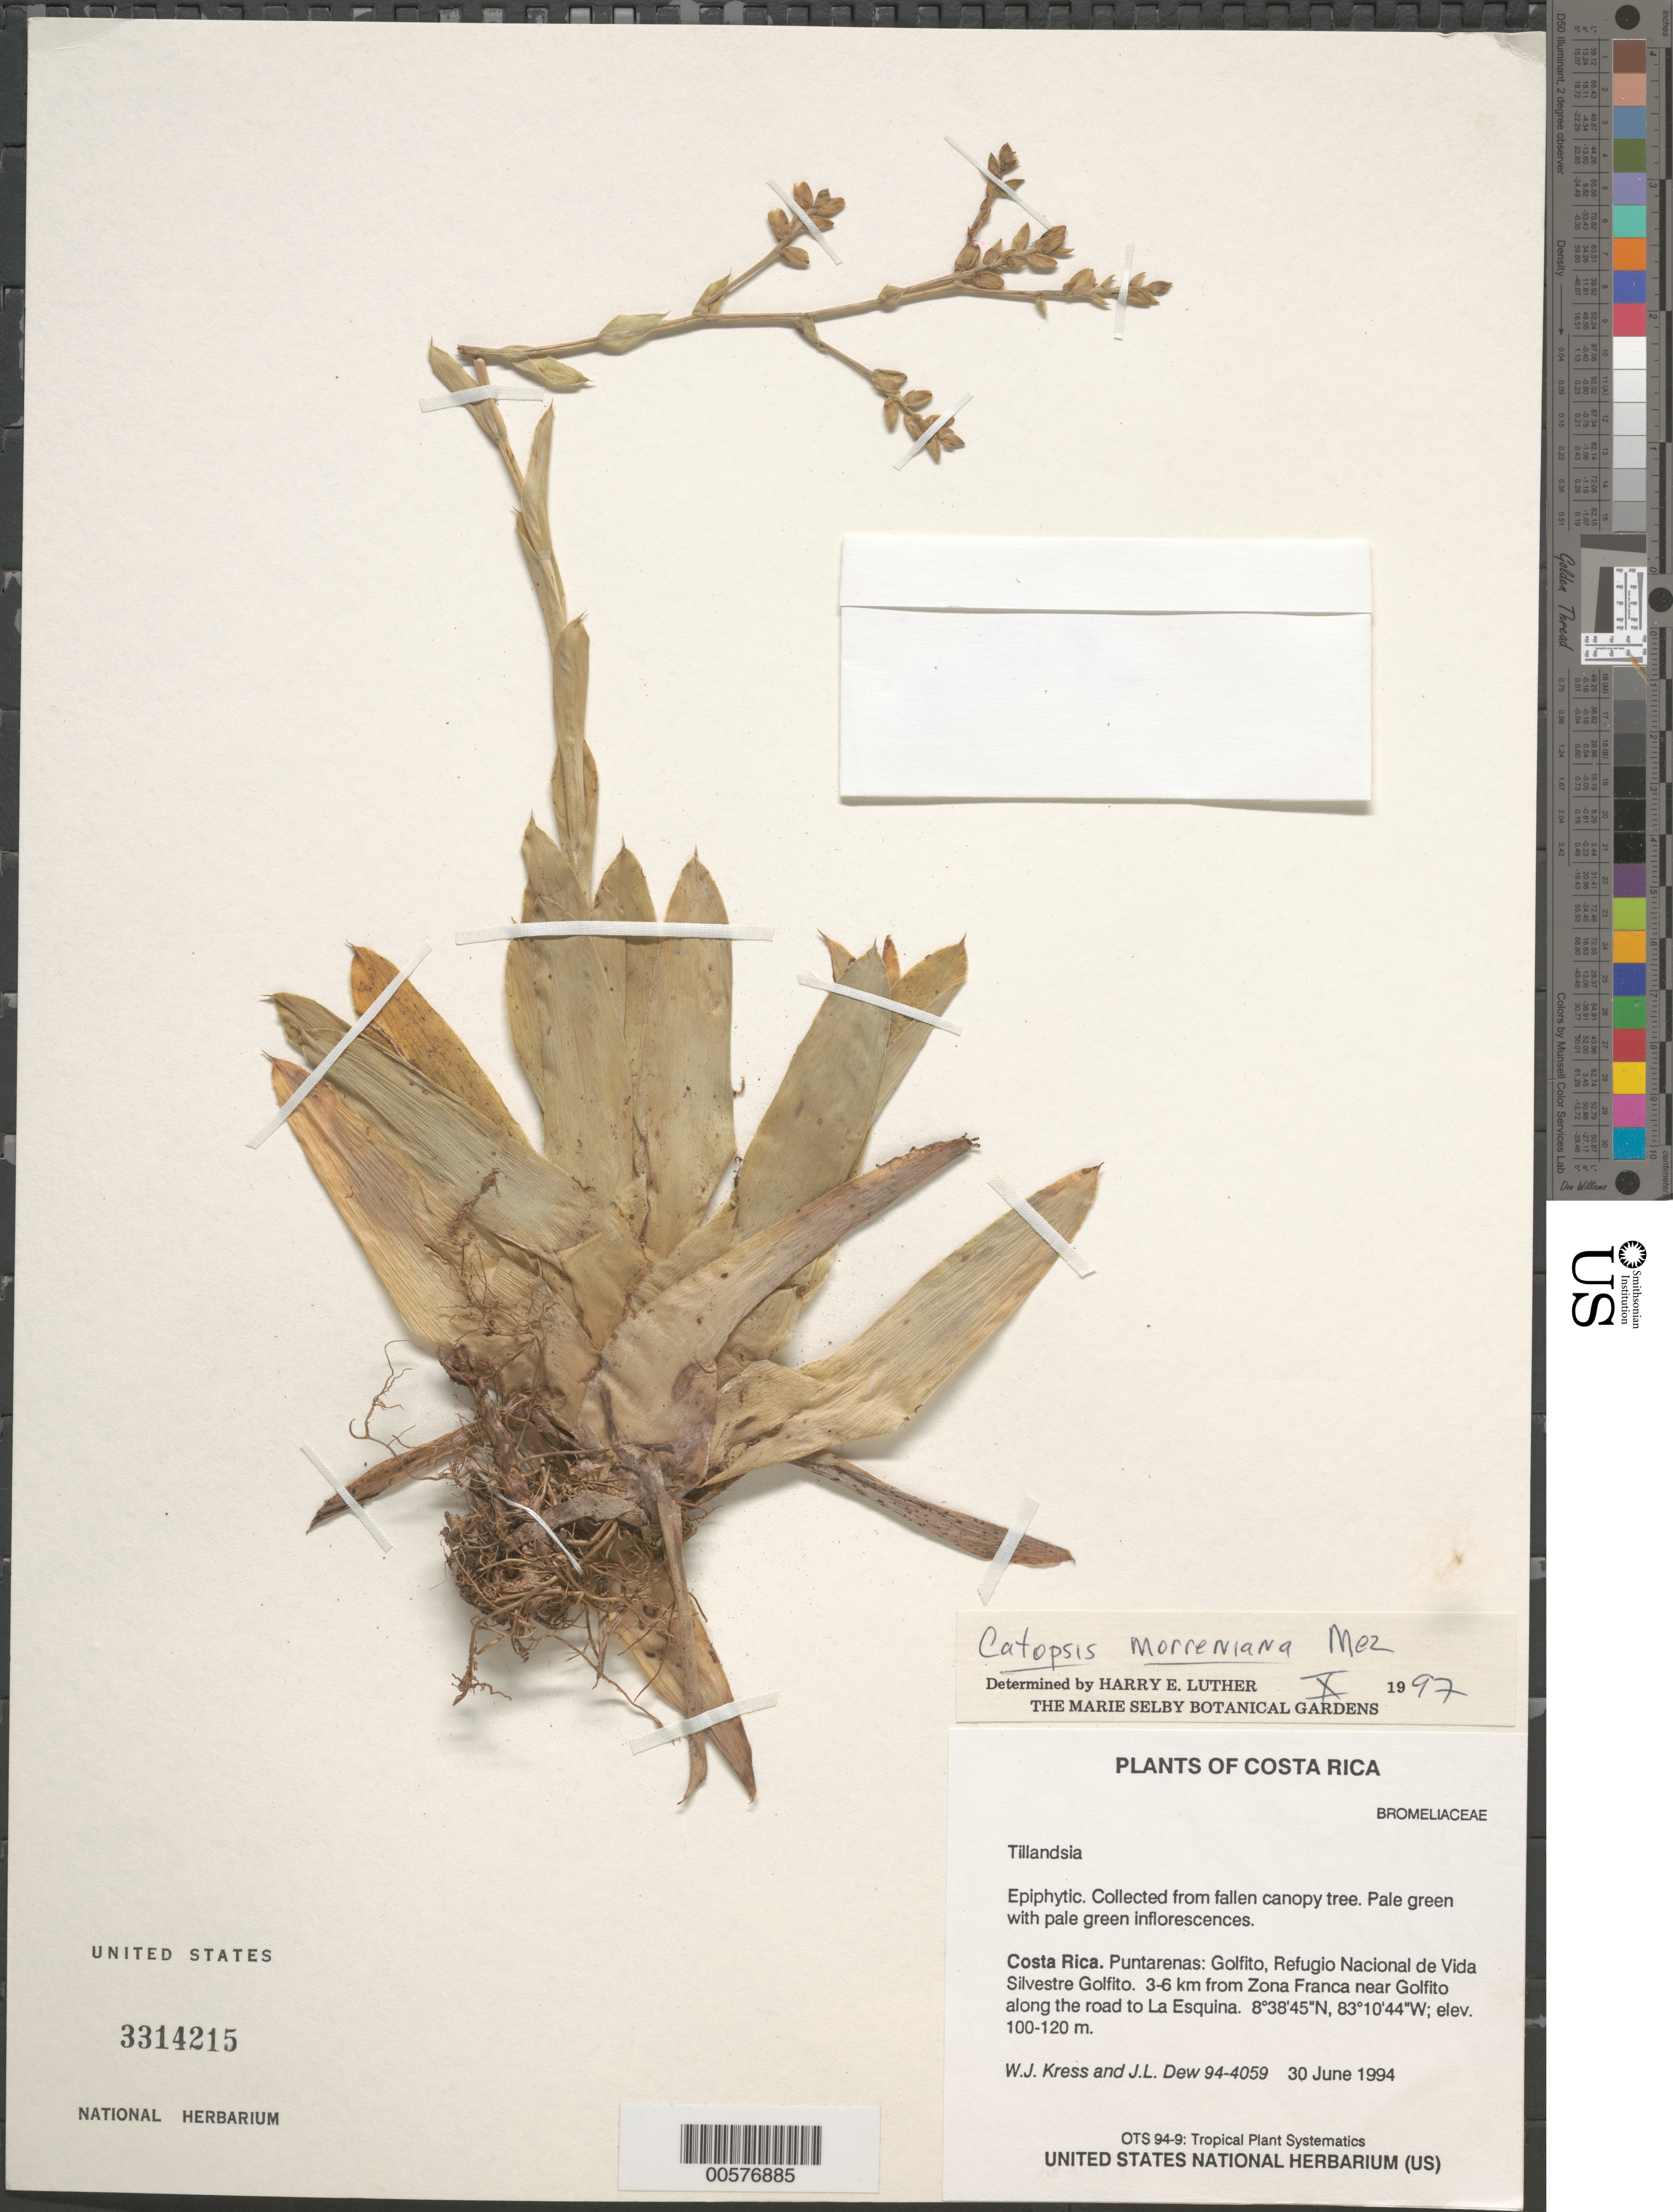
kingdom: Plantae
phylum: Tracheophyta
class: Liliopsida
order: Poales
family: Bromeliaceae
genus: Catopsis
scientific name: Catopsis morreniana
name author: Mez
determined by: Luther, Hans E.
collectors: W. J. Kress & J. L. Dew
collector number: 94-4095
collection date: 1994-06-30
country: Costa Rica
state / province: Puntarenas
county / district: Golfito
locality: Refugio Nacional de Vida Silvestre Golfito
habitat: Collected from fallen canopy tree.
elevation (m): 100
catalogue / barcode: US 3314215